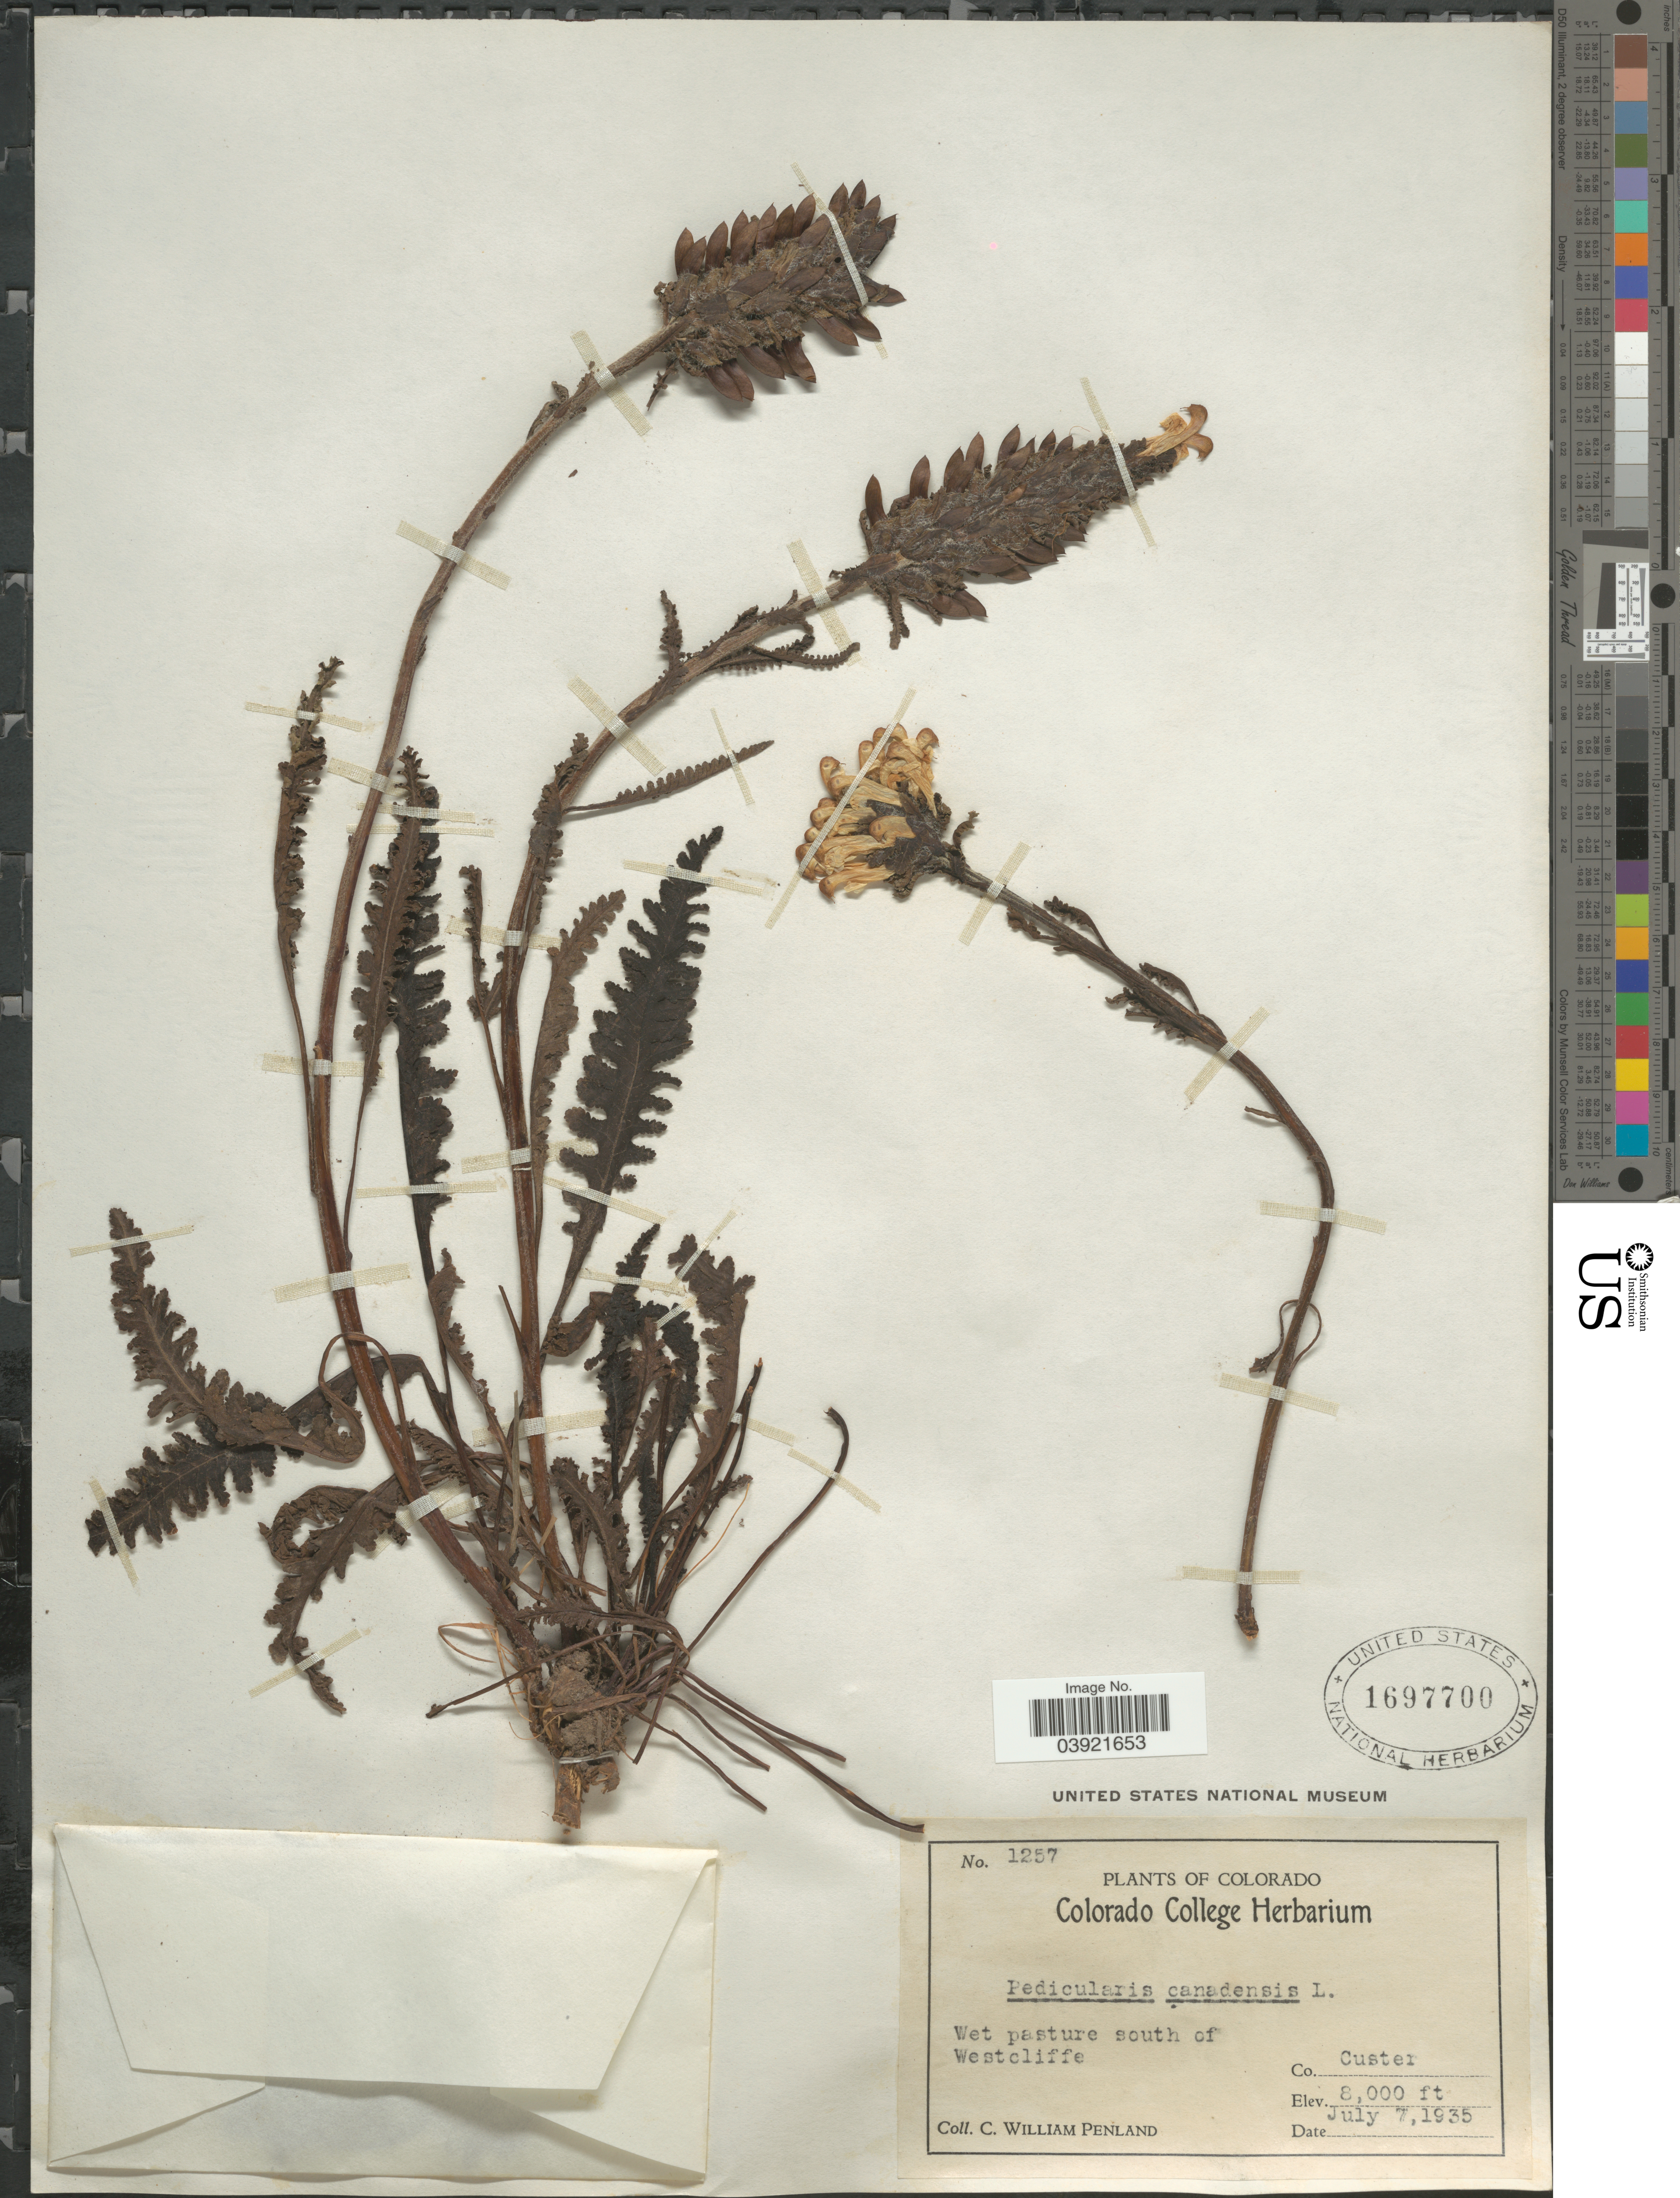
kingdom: Plantae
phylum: Tracheophyta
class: Magnoliopsida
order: Lamiales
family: Orobanchaceae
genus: Pedicularis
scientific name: Pedicularis canadensis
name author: L.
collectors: C. W. Penland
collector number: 1257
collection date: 1935-07-07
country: United States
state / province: Colorado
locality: South of Westcliffe. Co. Custer.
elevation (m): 2438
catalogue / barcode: US 1697700